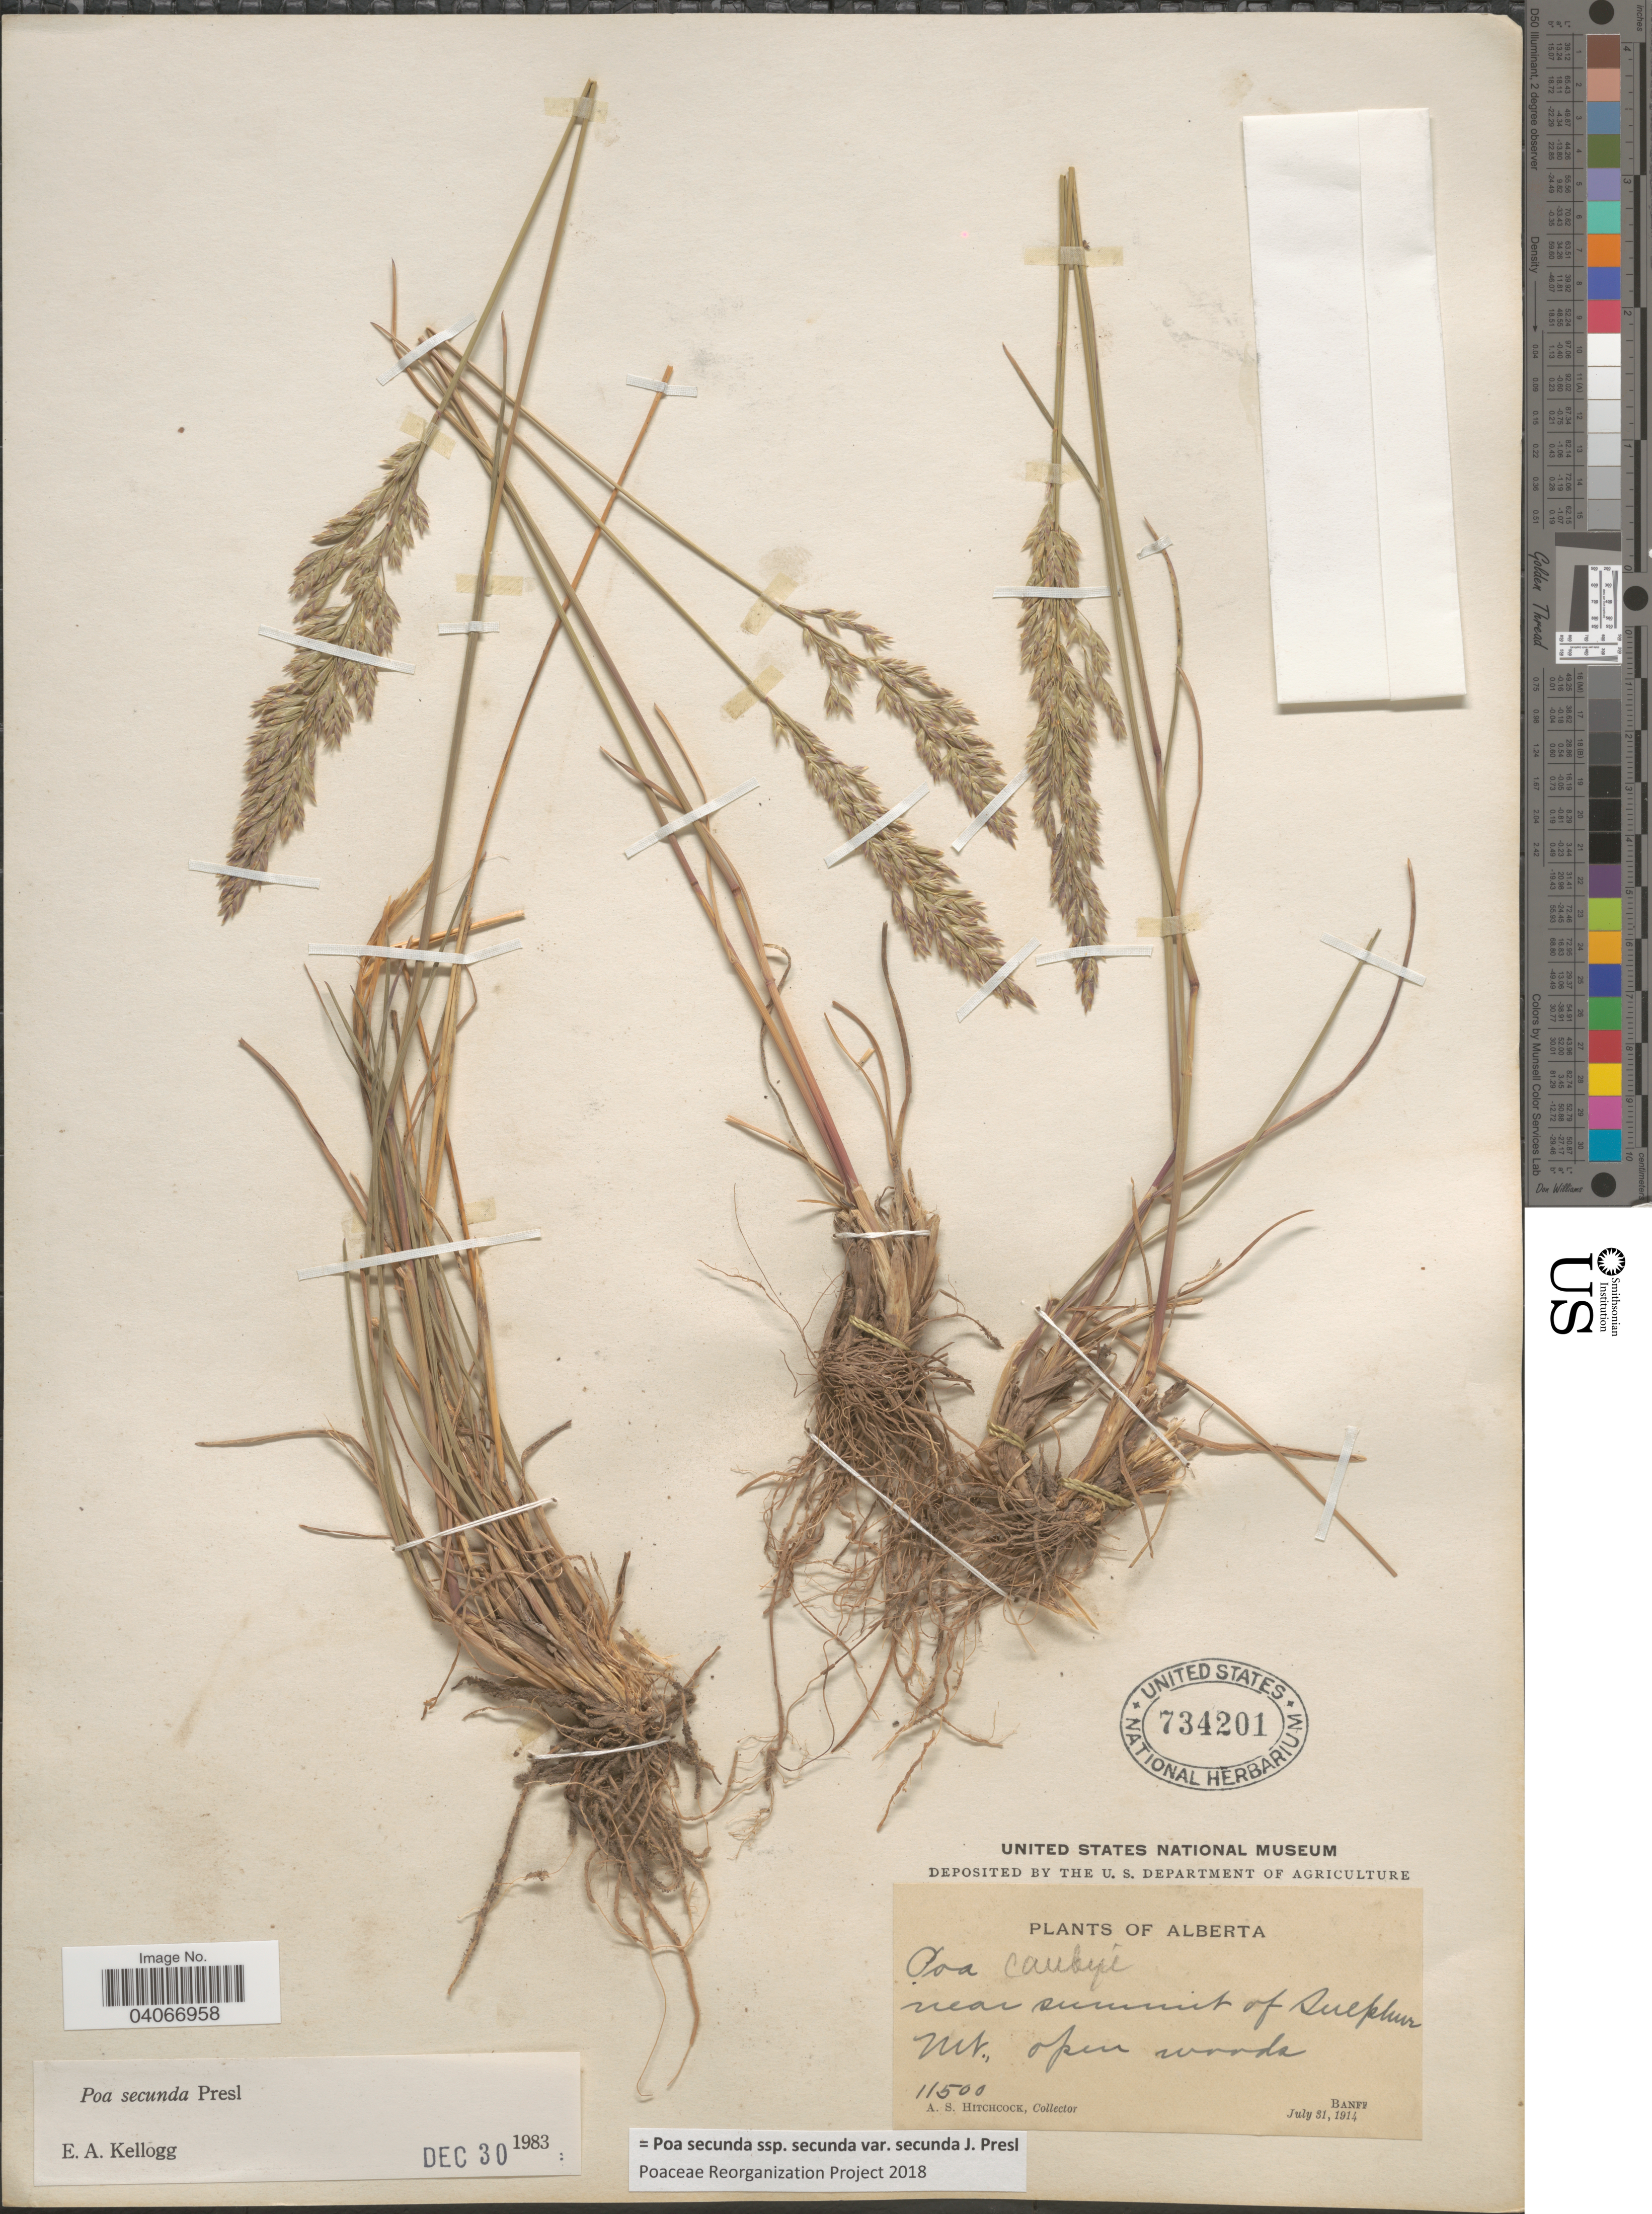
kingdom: Plantae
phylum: Tracheophyta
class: Liliopsida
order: Poales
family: Poaceae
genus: Poa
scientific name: Poa secunda subsp. secunda var. secunda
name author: J. Presl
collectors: A. S. Hitchcock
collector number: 11500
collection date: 1914-07-31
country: Canada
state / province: Alberta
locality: Near summit of Sulphur Mt., open woods. Banff.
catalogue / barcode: US 734201